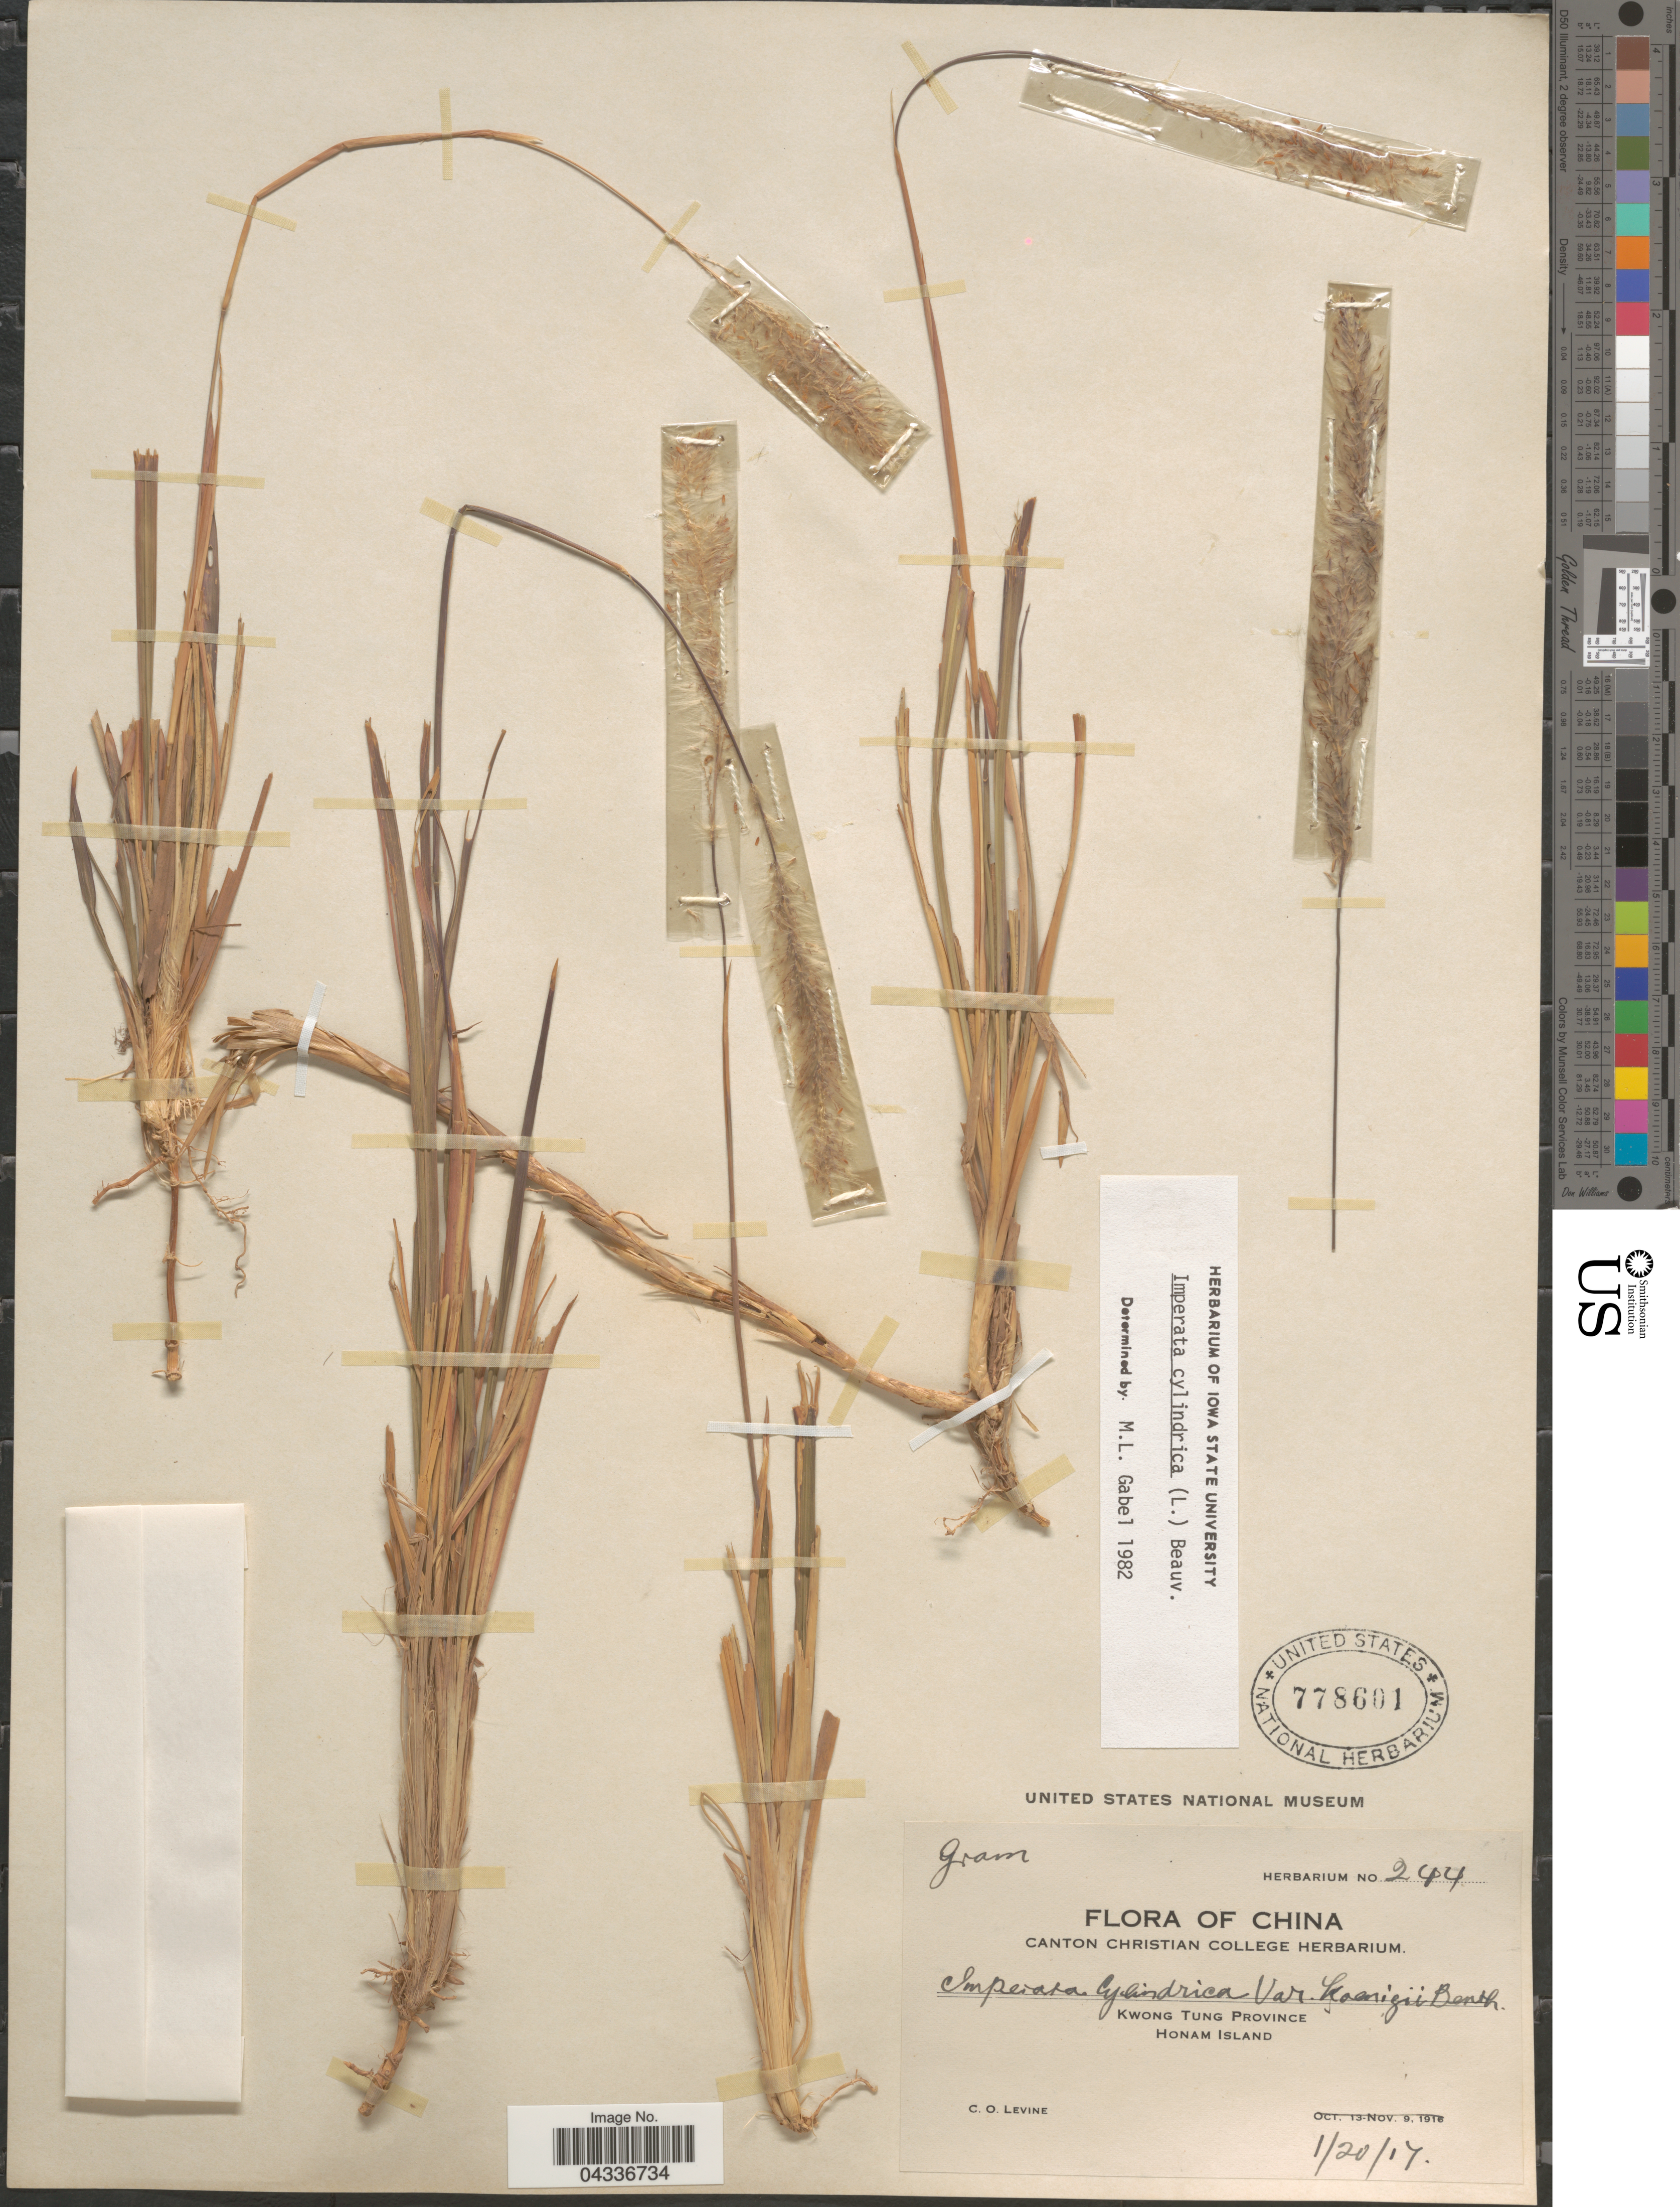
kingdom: Plantae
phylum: Tracheophyta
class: Liliopsida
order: Poales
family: Poaceae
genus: Imperata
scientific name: Imperata cylindrica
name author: (L.) P. Beauv.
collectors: C. O. Levine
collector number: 244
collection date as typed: Transcribed d/m/y: 20/1/17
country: China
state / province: Guangdong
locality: Kwong Tung Province. Honam Island.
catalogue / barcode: US 778601